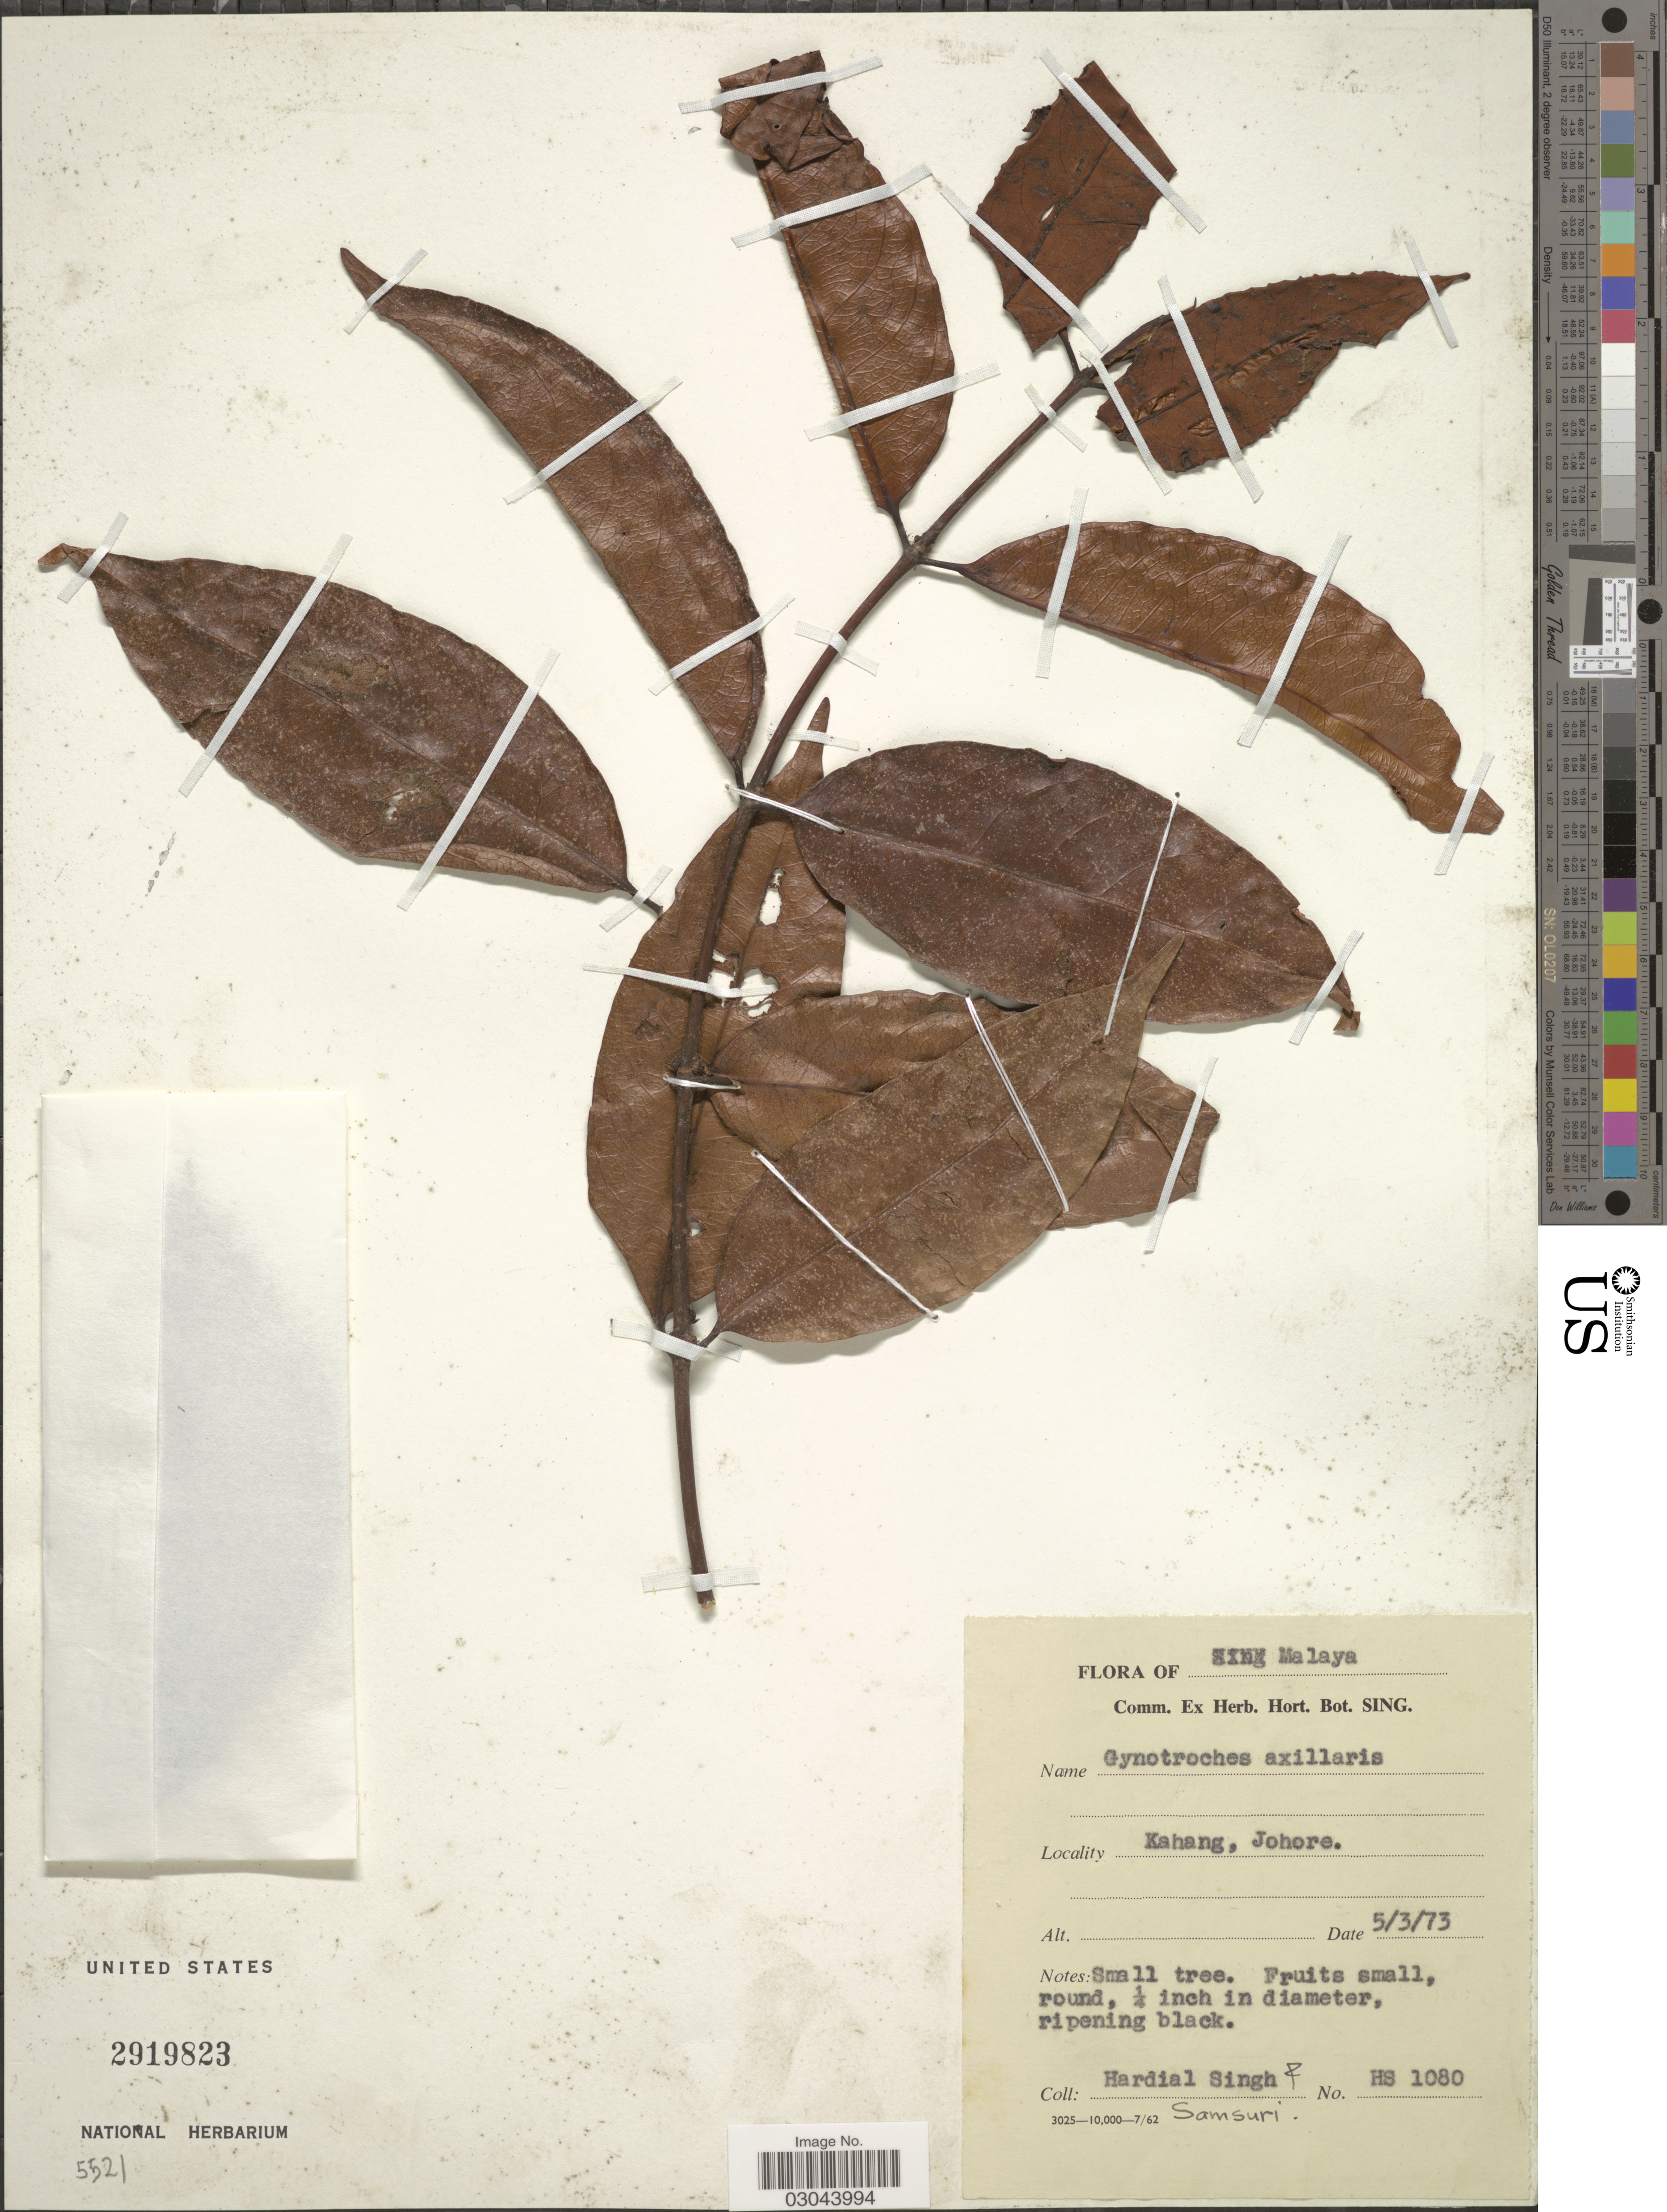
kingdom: Plantae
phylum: Tracheophyta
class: Magnoliopsida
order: Malpighiales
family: Rhizophoraceae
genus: Gynotroches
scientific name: Gynotroches axillaris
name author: Blume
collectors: H. Singh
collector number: HS1080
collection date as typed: Transcribed d/m/y: 5/3/73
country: Malaysia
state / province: Johor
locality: Malaya. Kahang, Johore.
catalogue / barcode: US 2919823